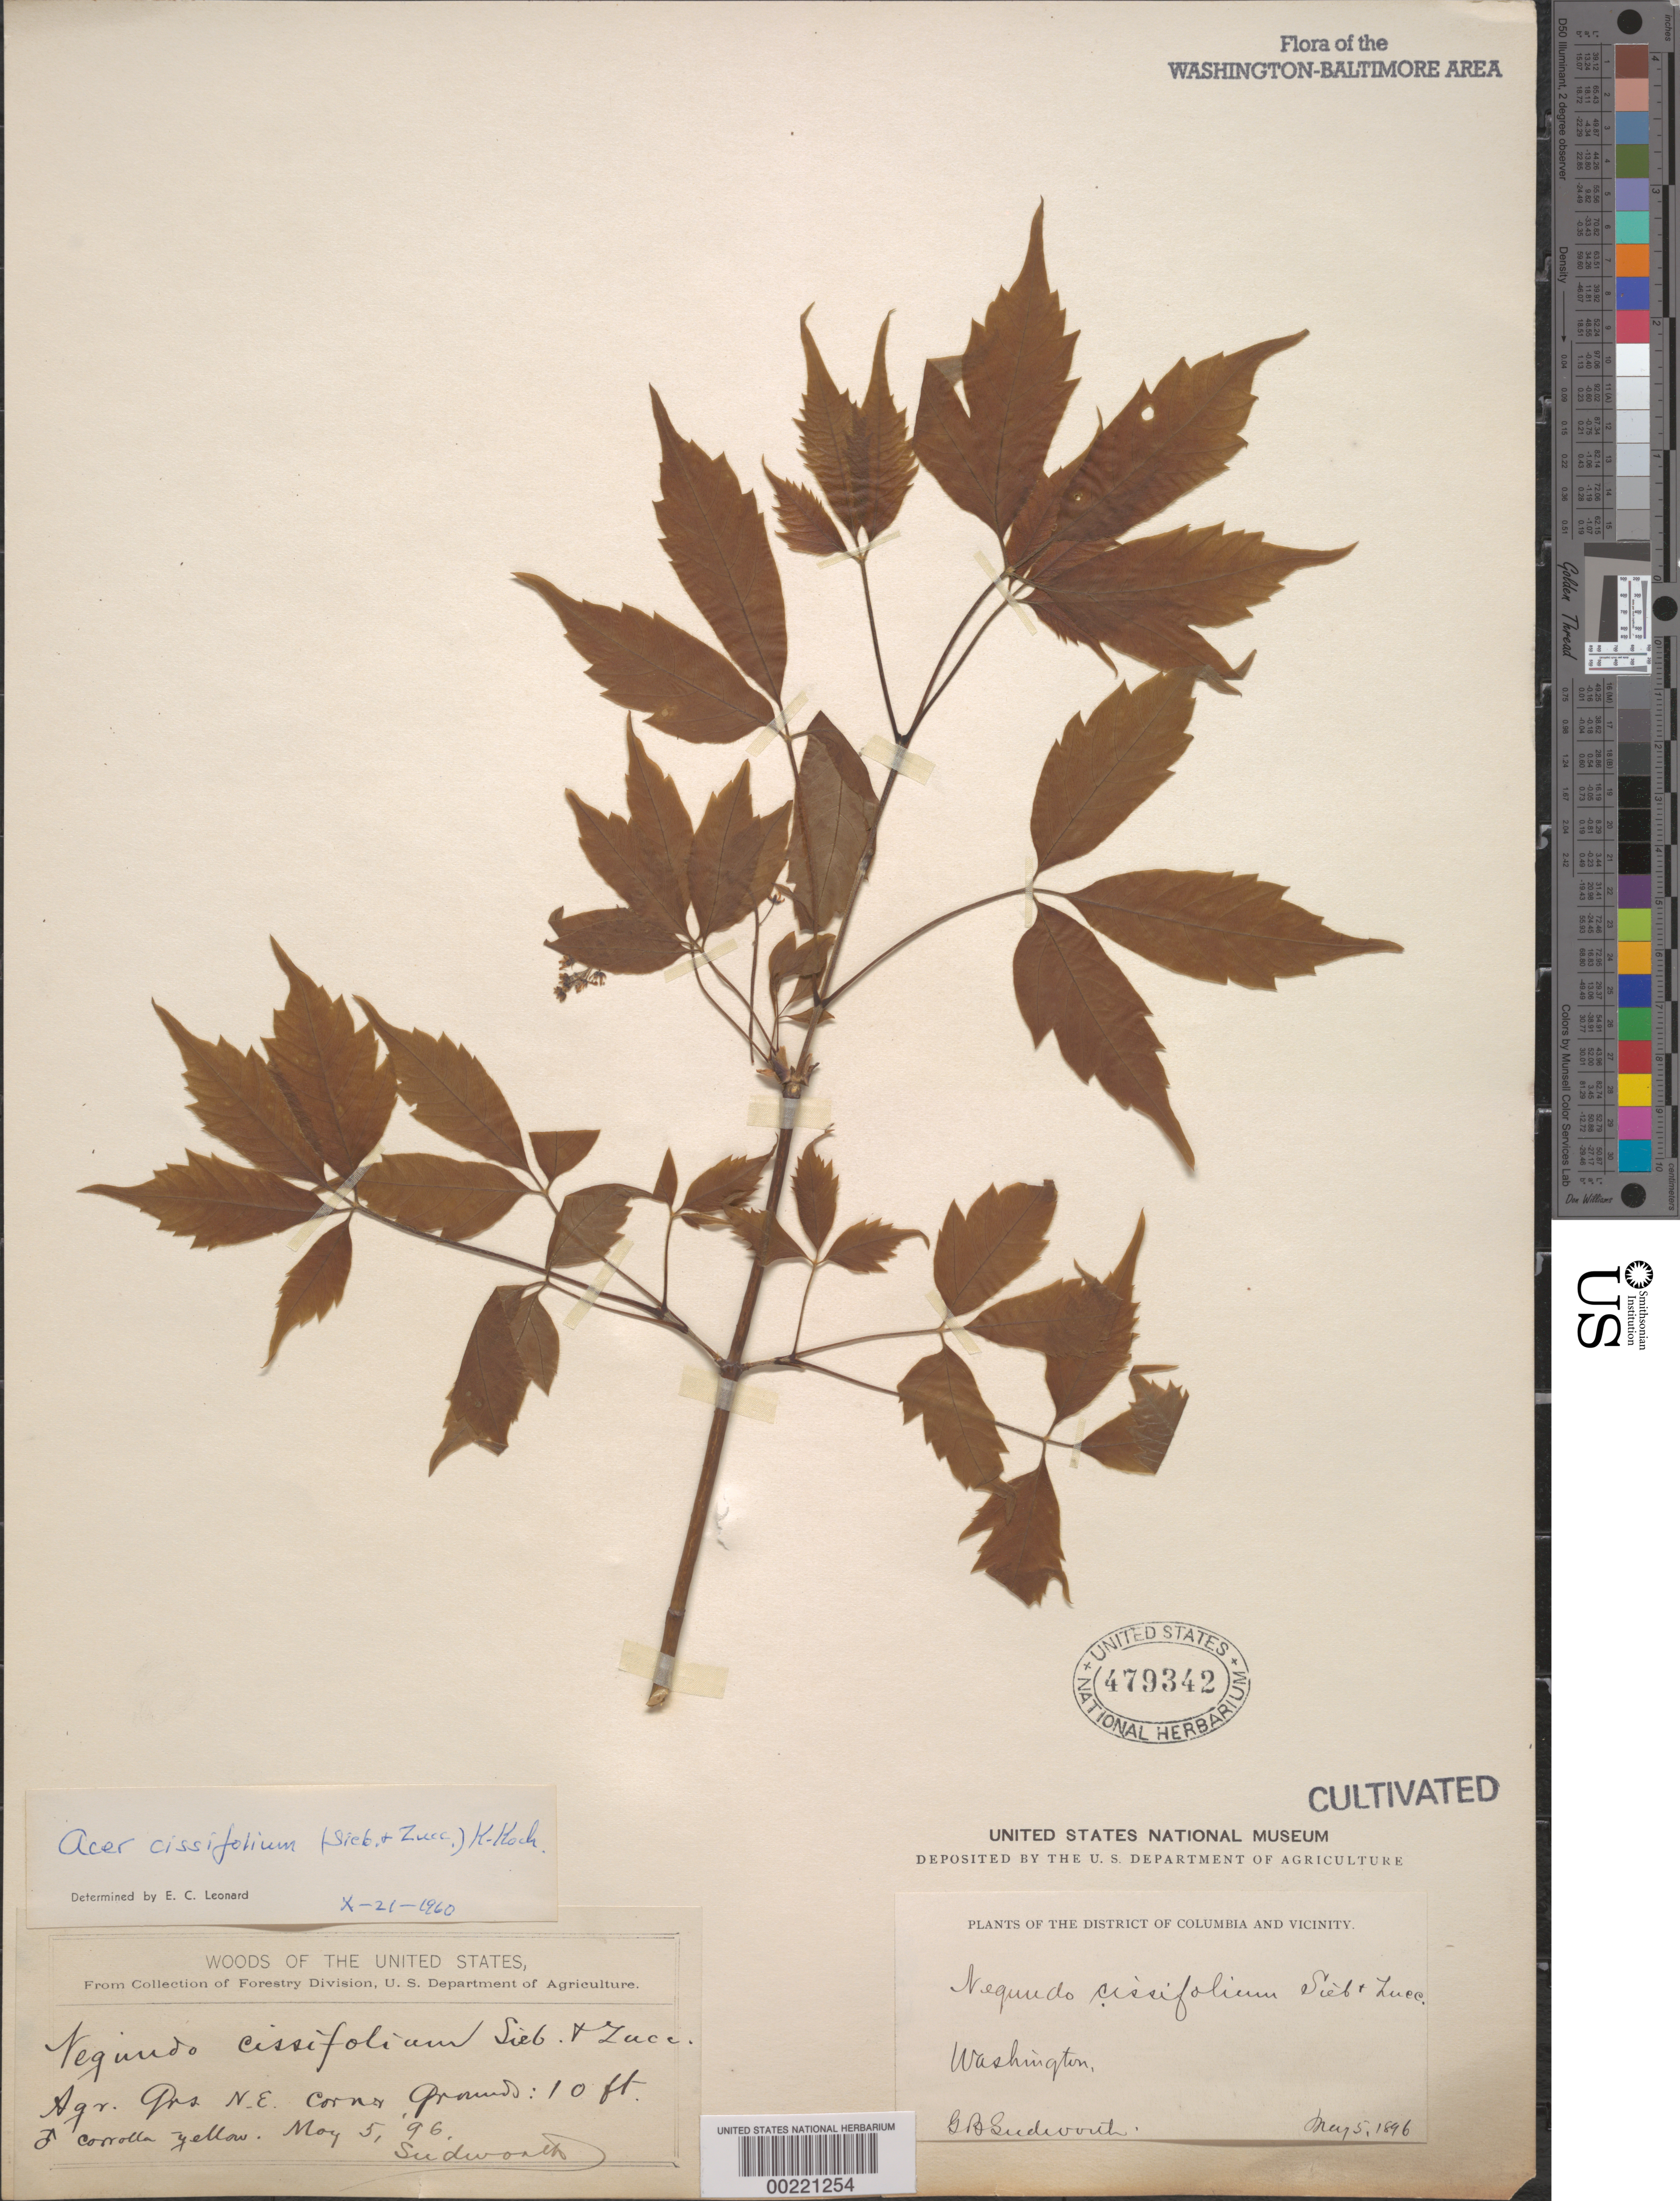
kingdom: Plantae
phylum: Tracheophyta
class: Magnoliopsida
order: Sapindales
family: Sapindaceae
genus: Acer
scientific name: Acer cissifolium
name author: (Siebold & Zucc.) K. Koch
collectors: G. B. Sudworth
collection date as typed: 05 May 1896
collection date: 1896-05-05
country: United States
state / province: District of Columbia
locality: Department of Agriculture grounds, NE corner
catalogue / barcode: US 479342